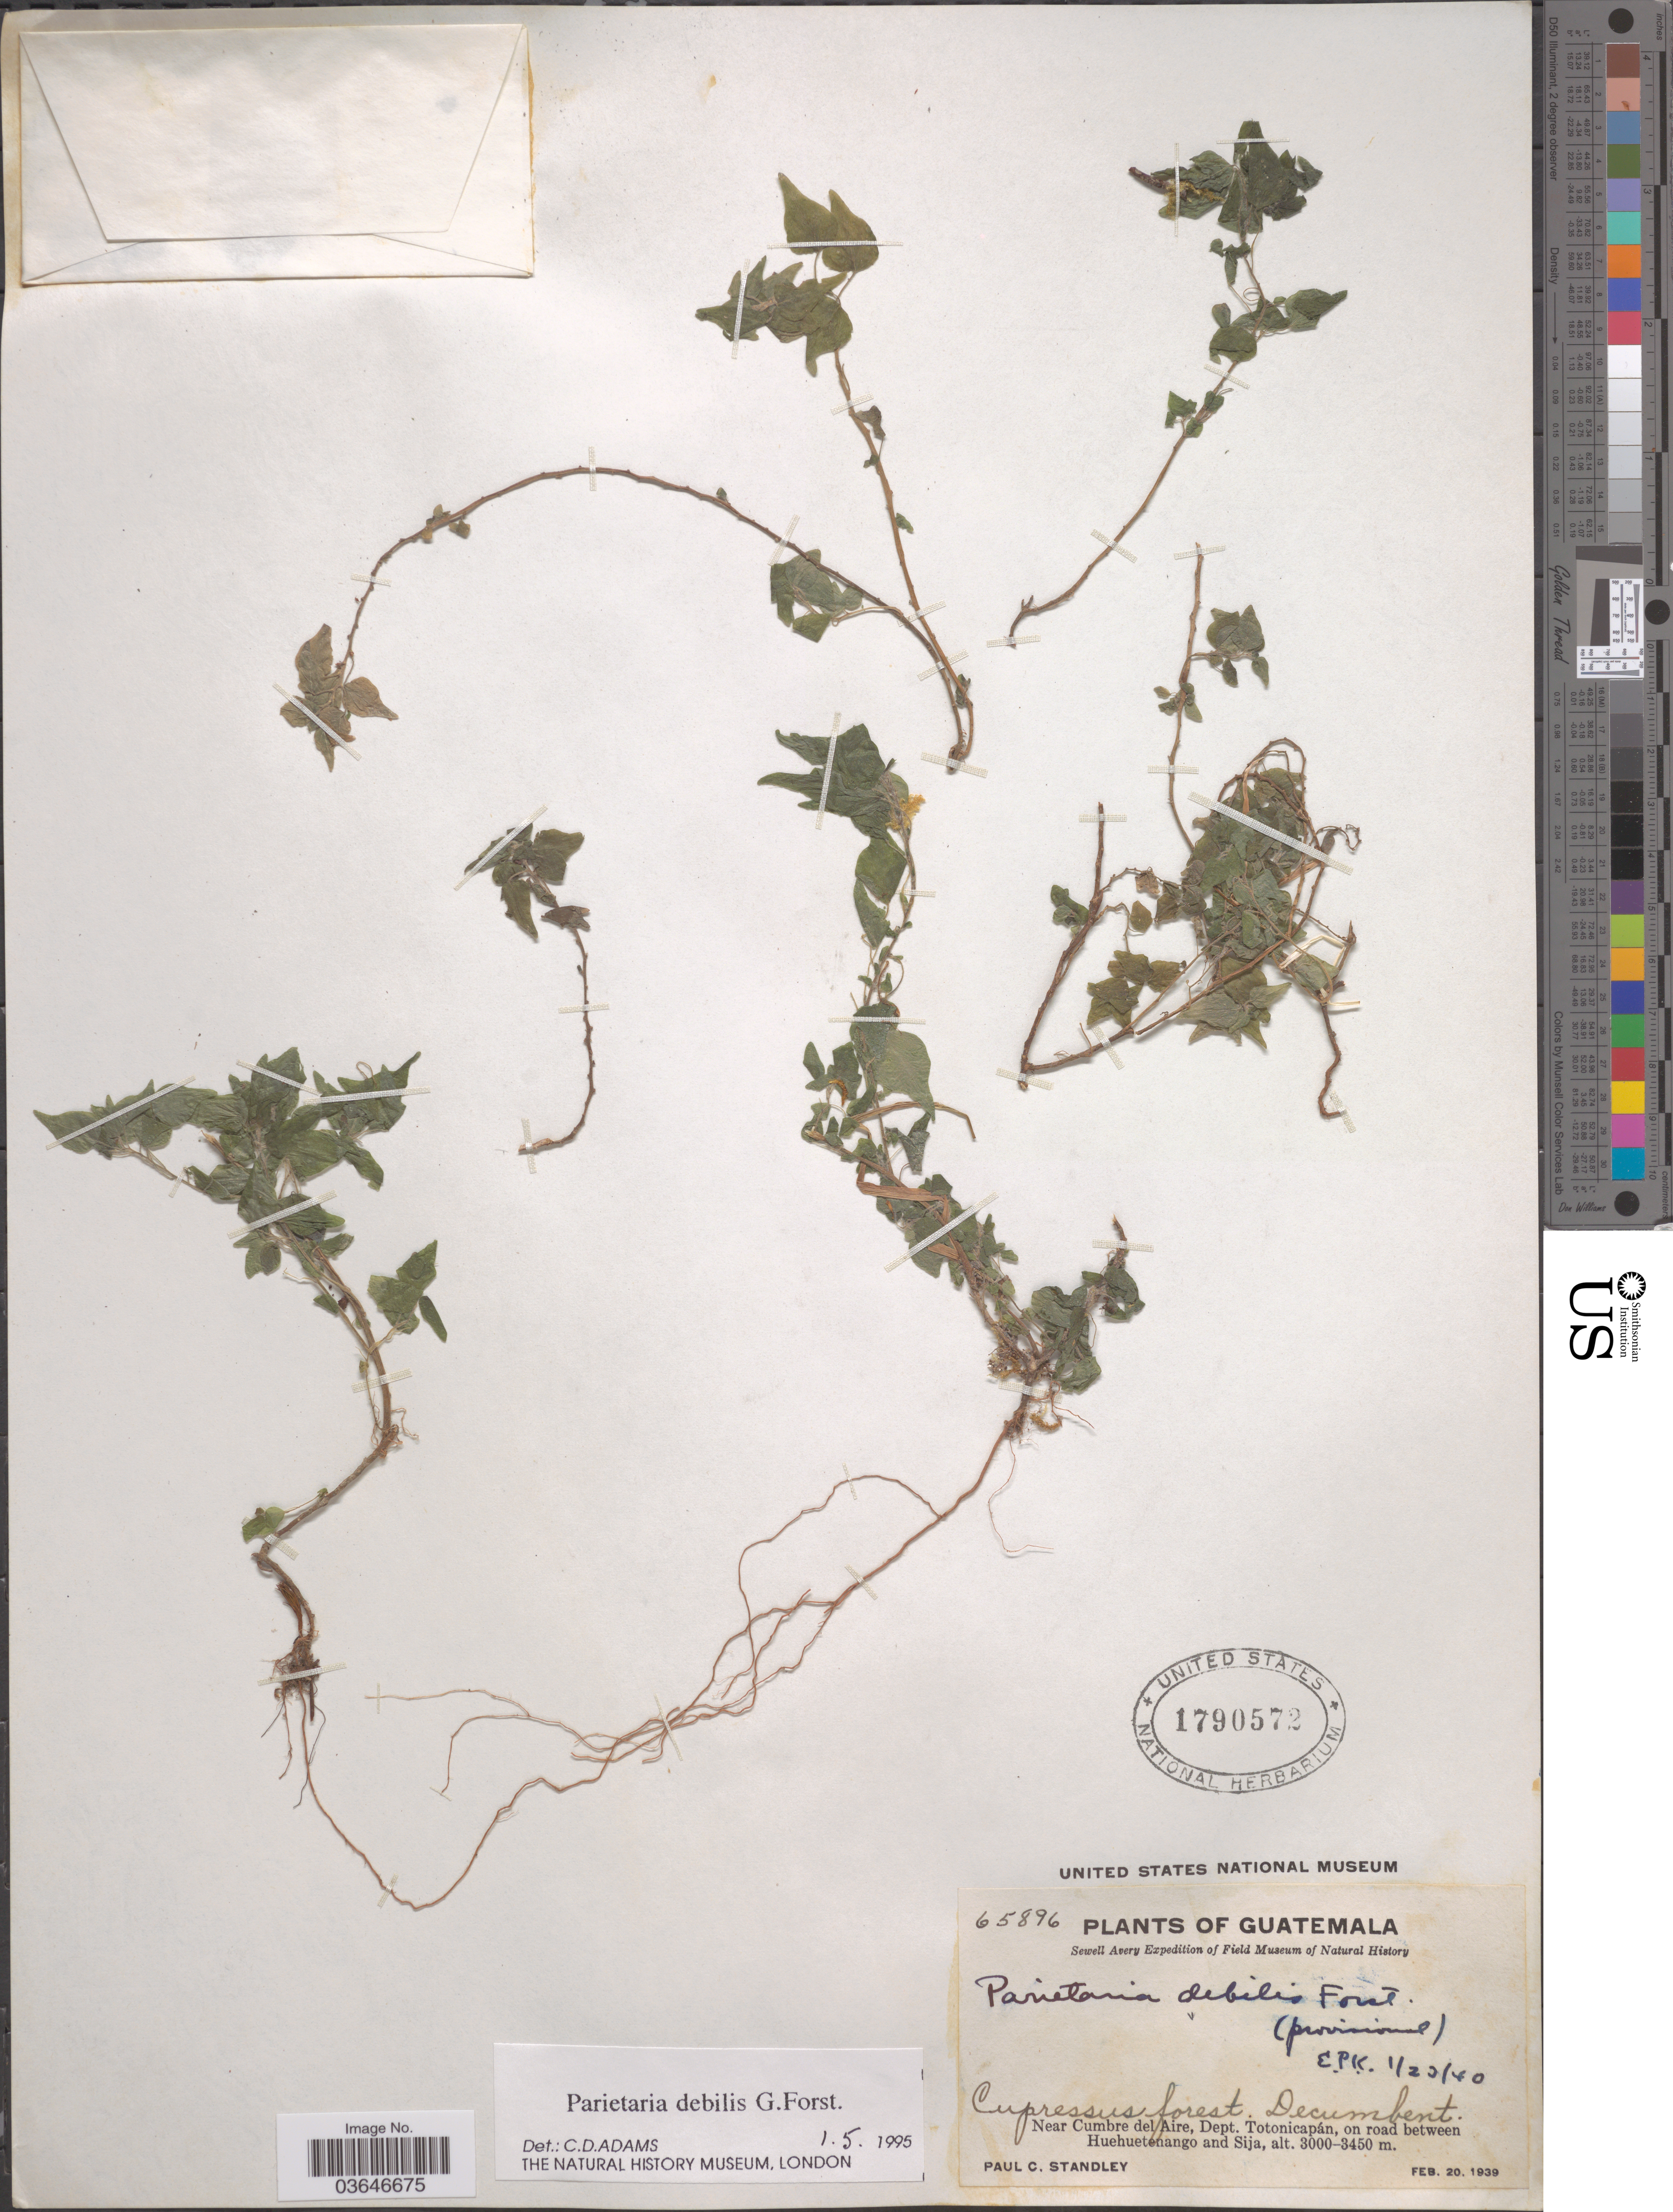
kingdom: Plantae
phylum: Tracheophyta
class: Magnoliopsida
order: Rosales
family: Urticaceae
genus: Parietaria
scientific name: Parietaria debilis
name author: G. Forst.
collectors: P. C. Standley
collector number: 65896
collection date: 1939-02-20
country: Guatemala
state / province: Totonicapan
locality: Near Cumbre del Aire, Dept. Totonicapán, on road between Huehuetenango and Sija.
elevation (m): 3000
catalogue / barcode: US 1790572